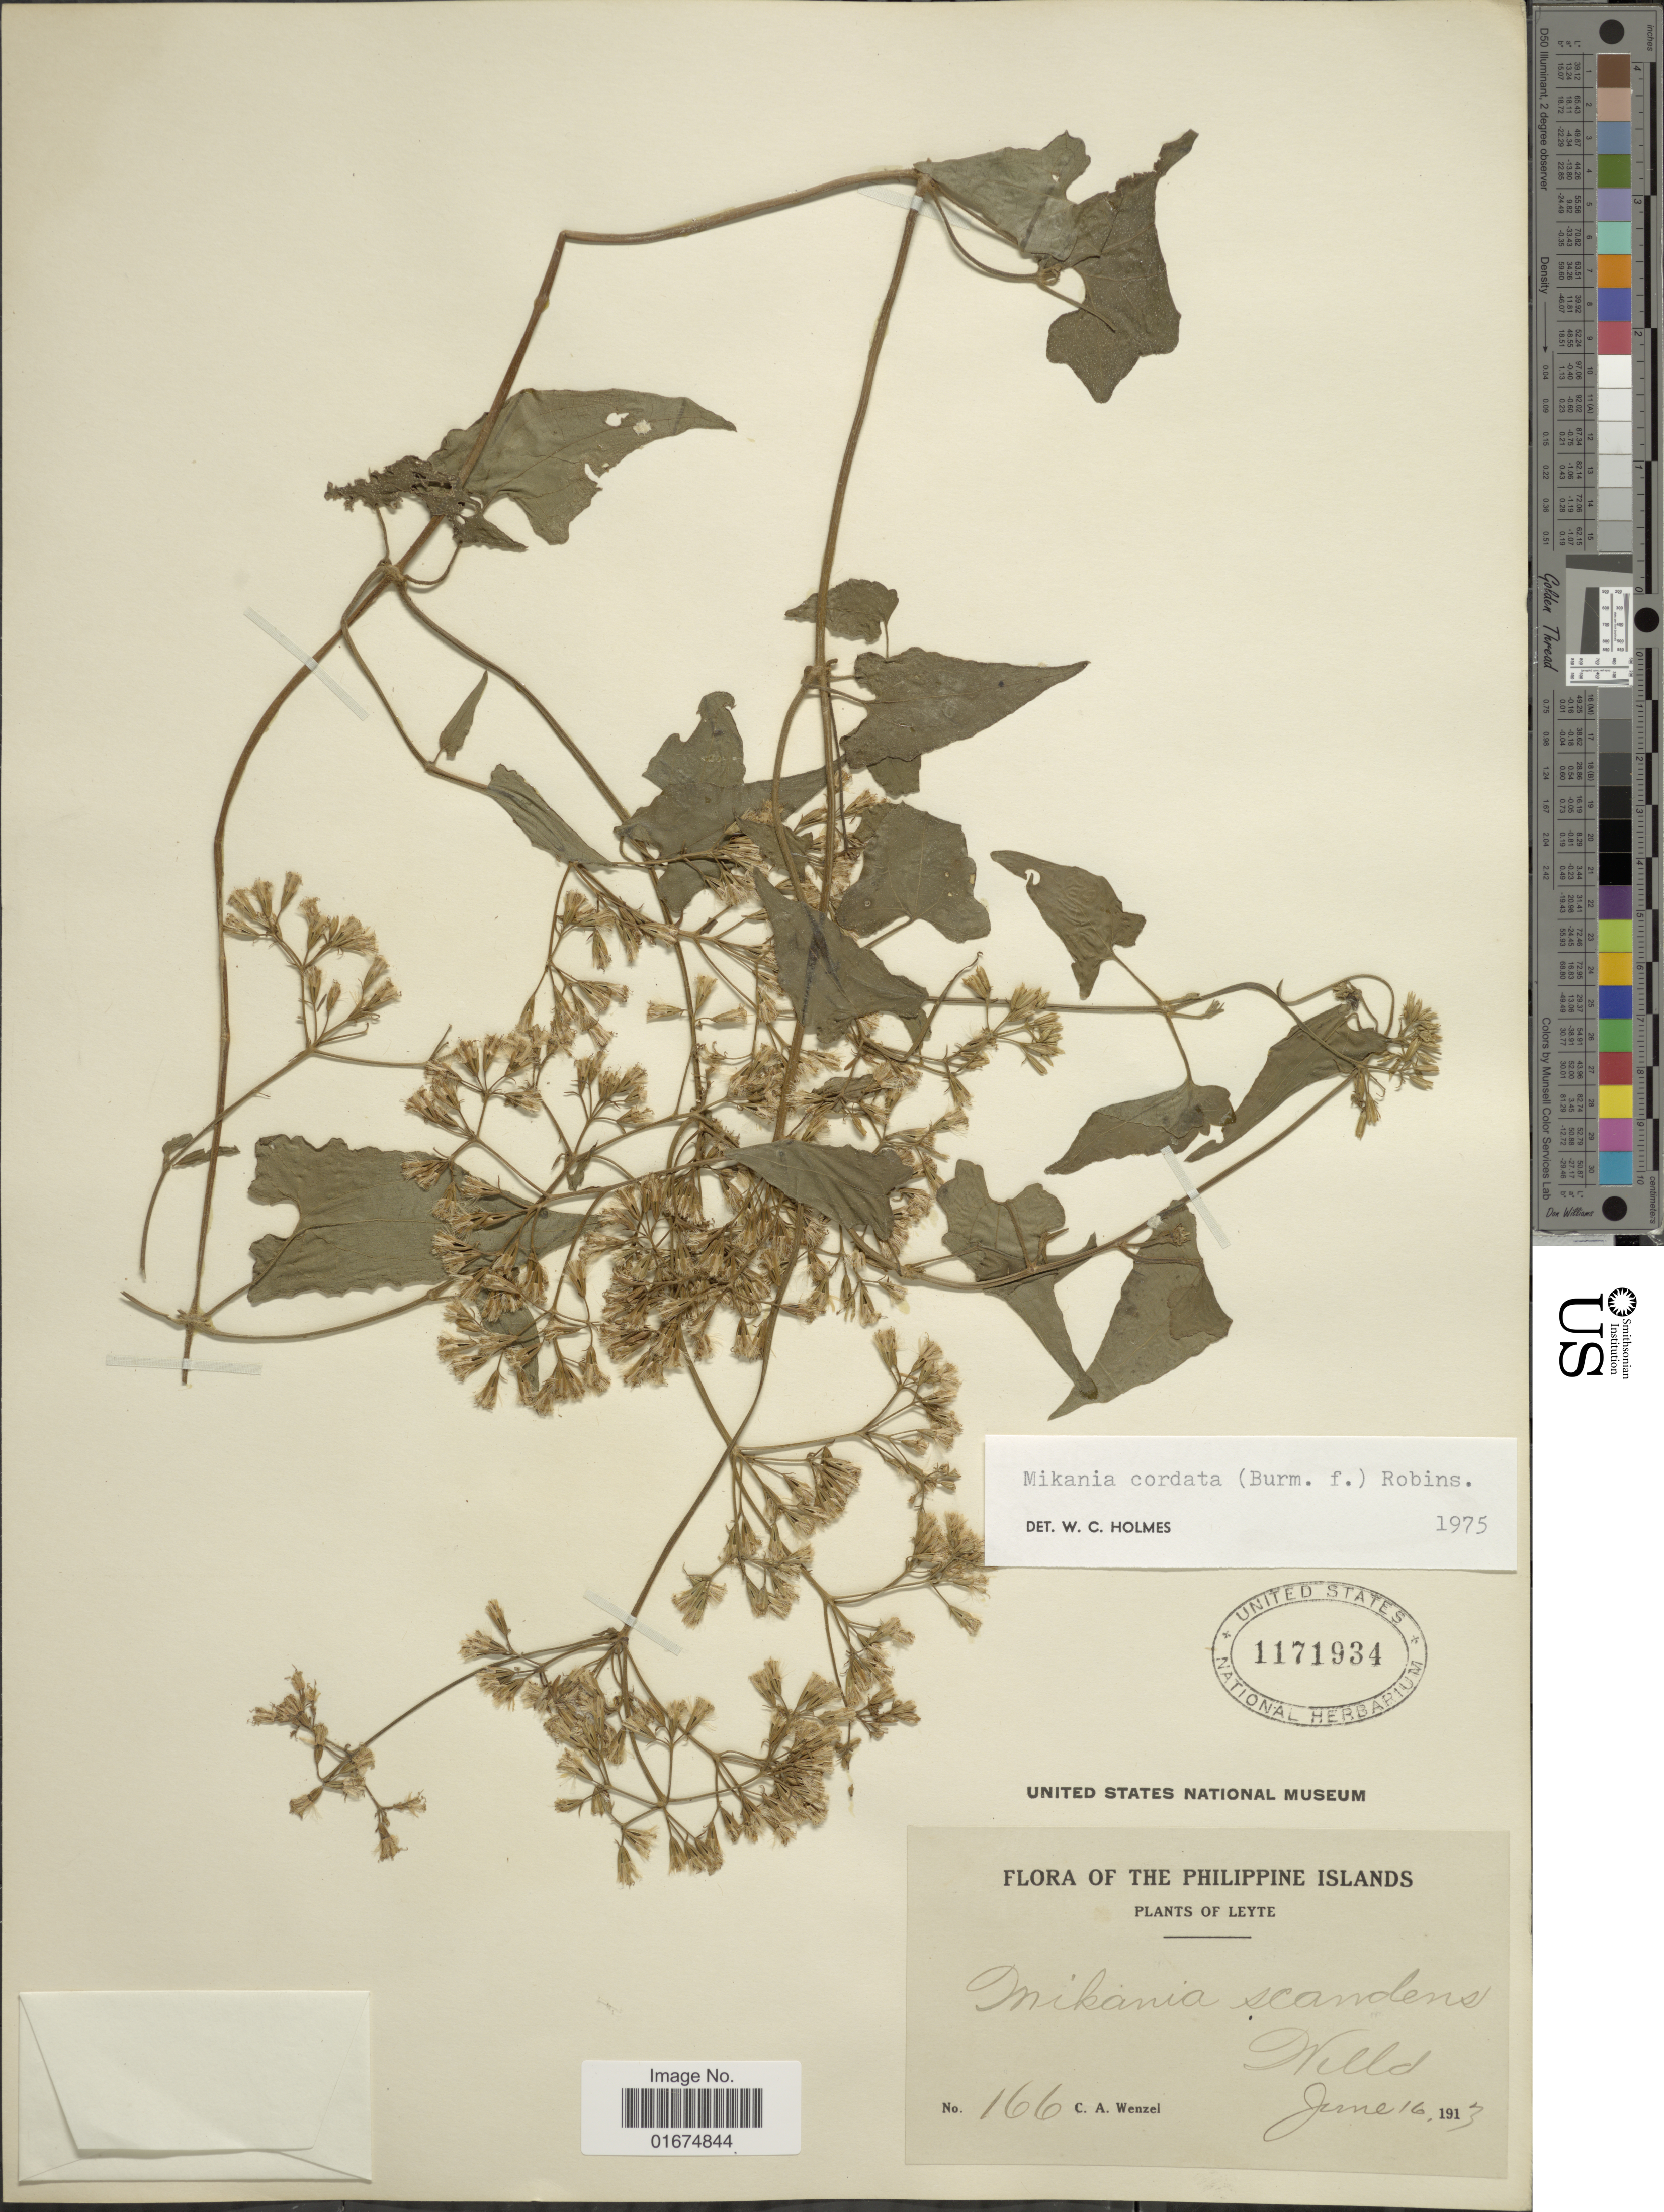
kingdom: Plantae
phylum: Tracheophyta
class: Magnoliopsida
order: Asterales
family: Asteraceae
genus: Mikania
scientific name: Mikania cordata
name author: (Burm. f.) B.L. Rob.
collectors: C. Wenzel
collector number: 166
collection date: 1913-06-16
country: Philippines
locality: Leyte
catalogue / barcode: US 1171934